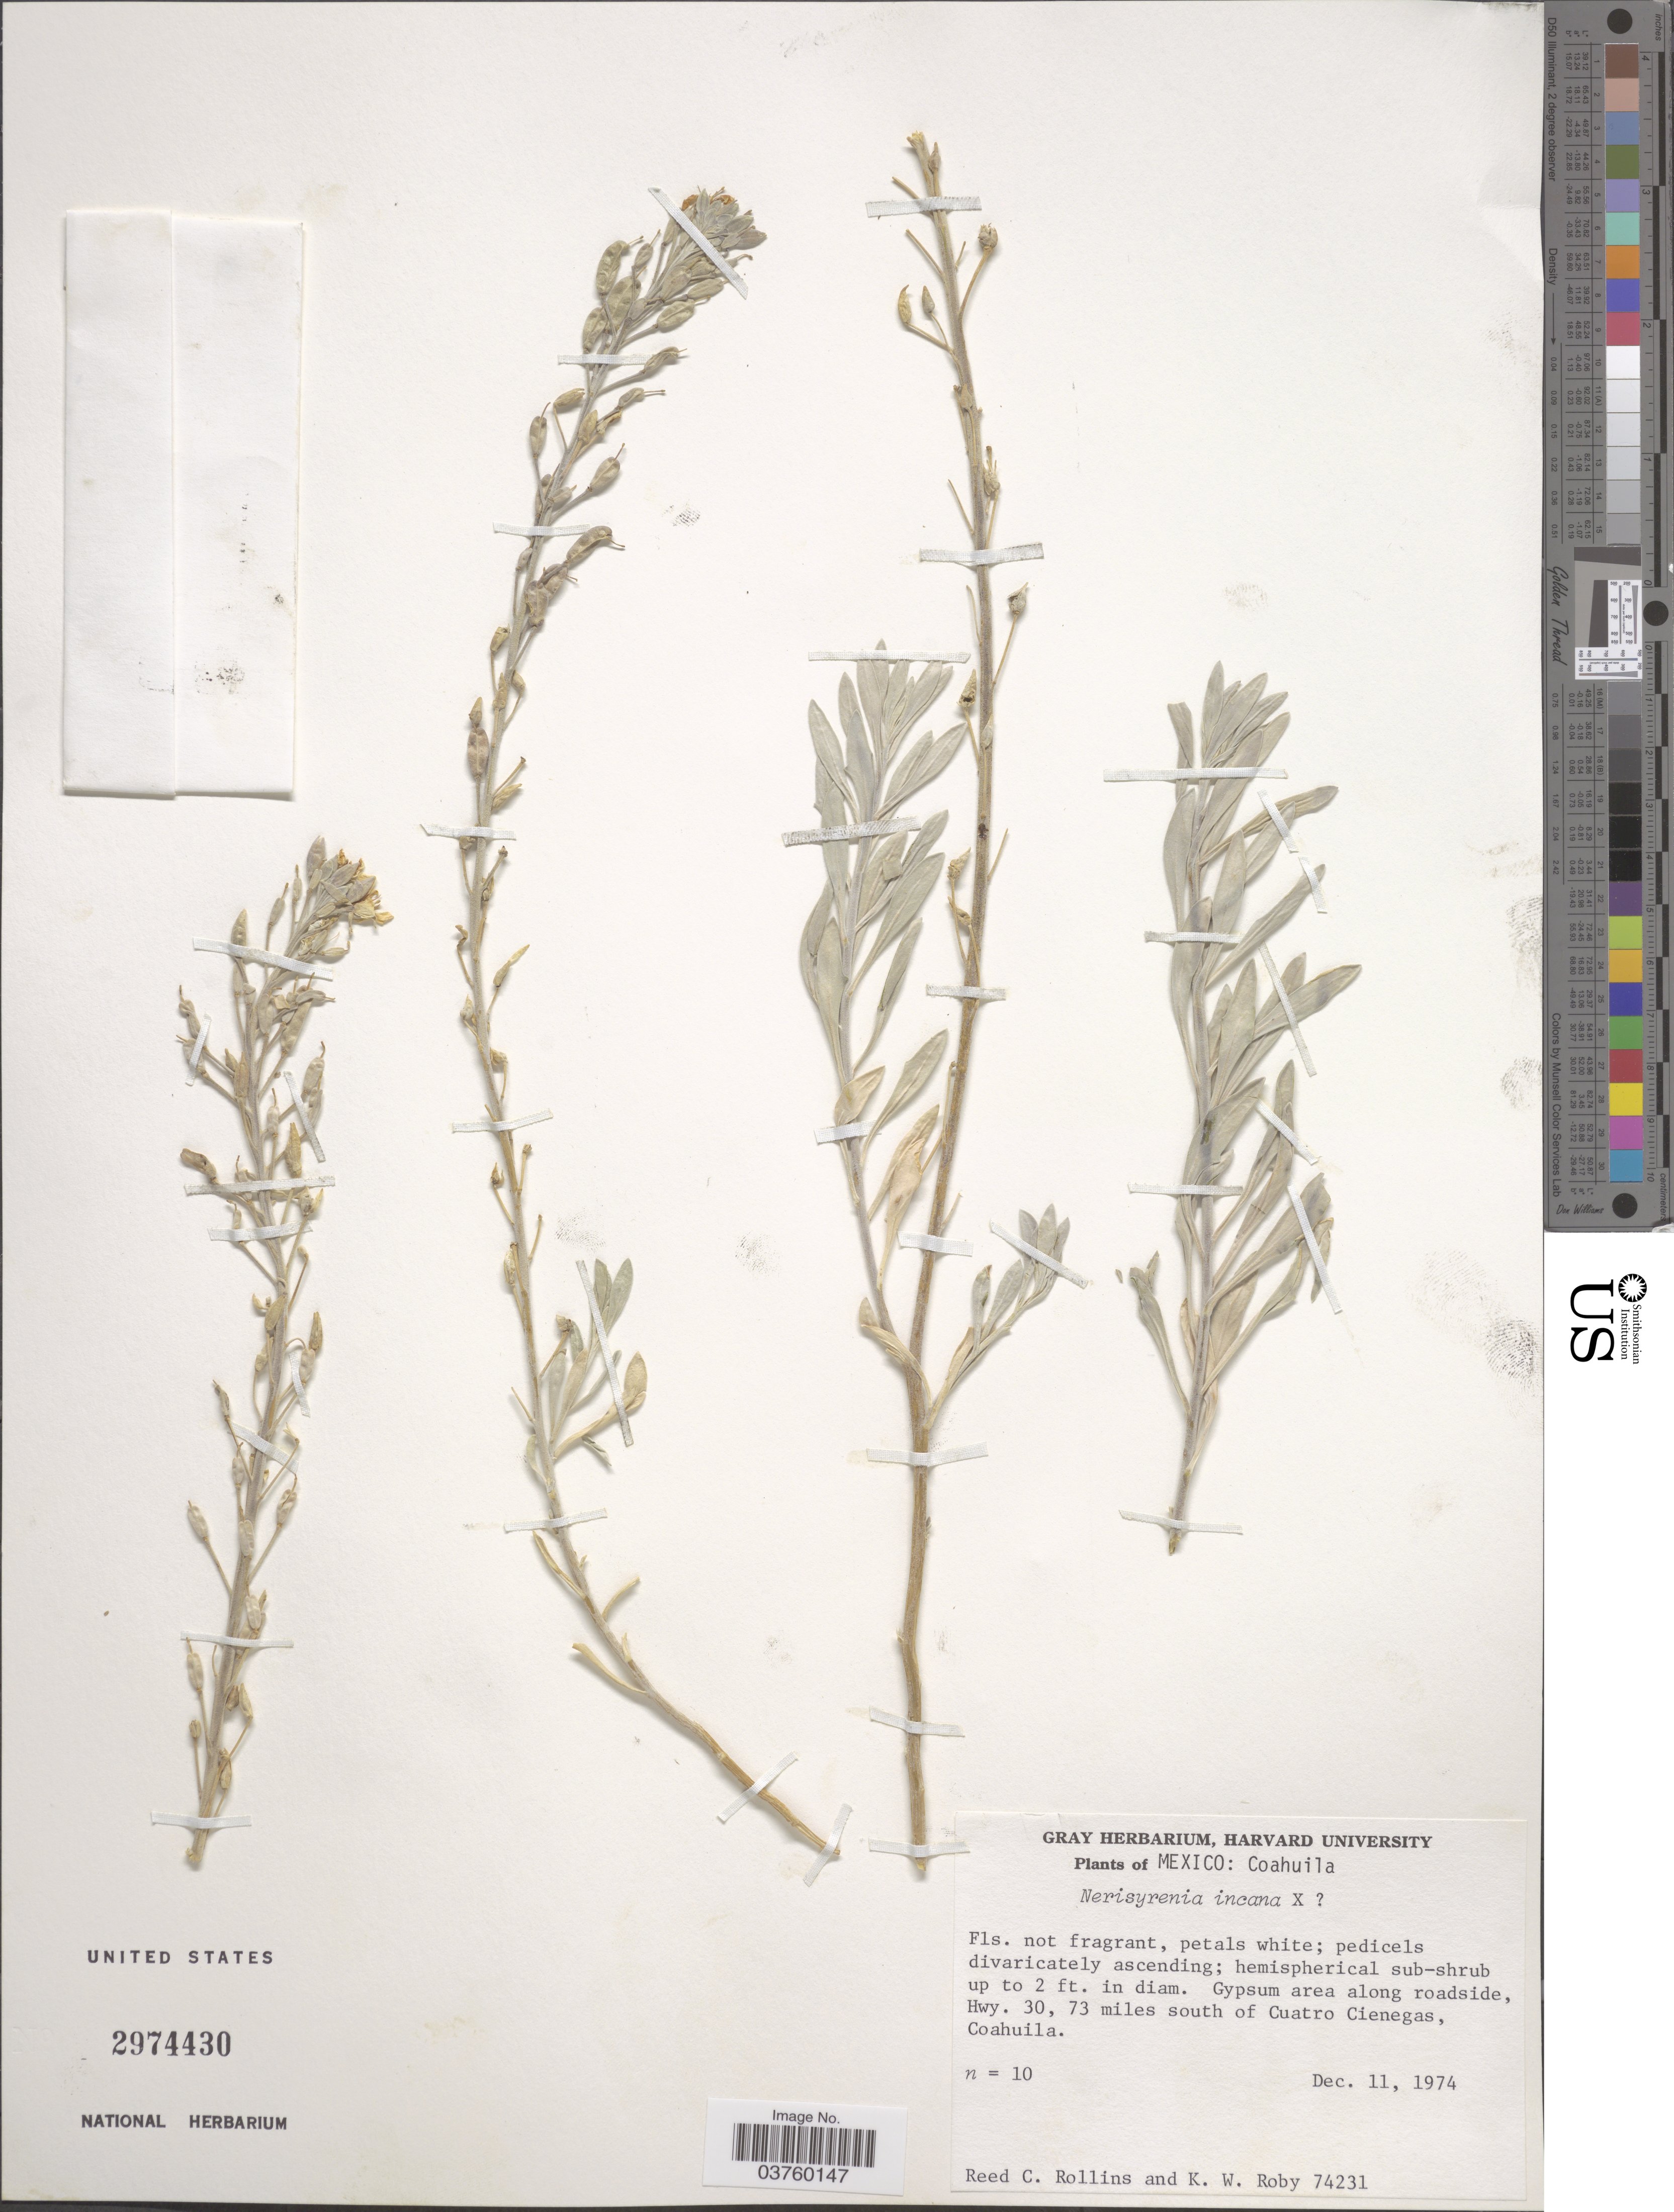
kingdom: Plantae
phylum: Tracheophyta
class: Magnoliopsida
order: Brassicales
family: Brassicaceae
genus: Nerisyrenia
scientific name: Nerisyrenia incana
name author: Rollins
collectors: R. C. Rollins & K. W. Roby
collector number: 74231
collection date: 1974-12-11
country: Mexico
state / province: Coahuila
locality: Hwy. 30, 73 miles south of Cuatro Cienegas.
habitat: gypsum area along roadside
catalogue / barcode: US 2974430